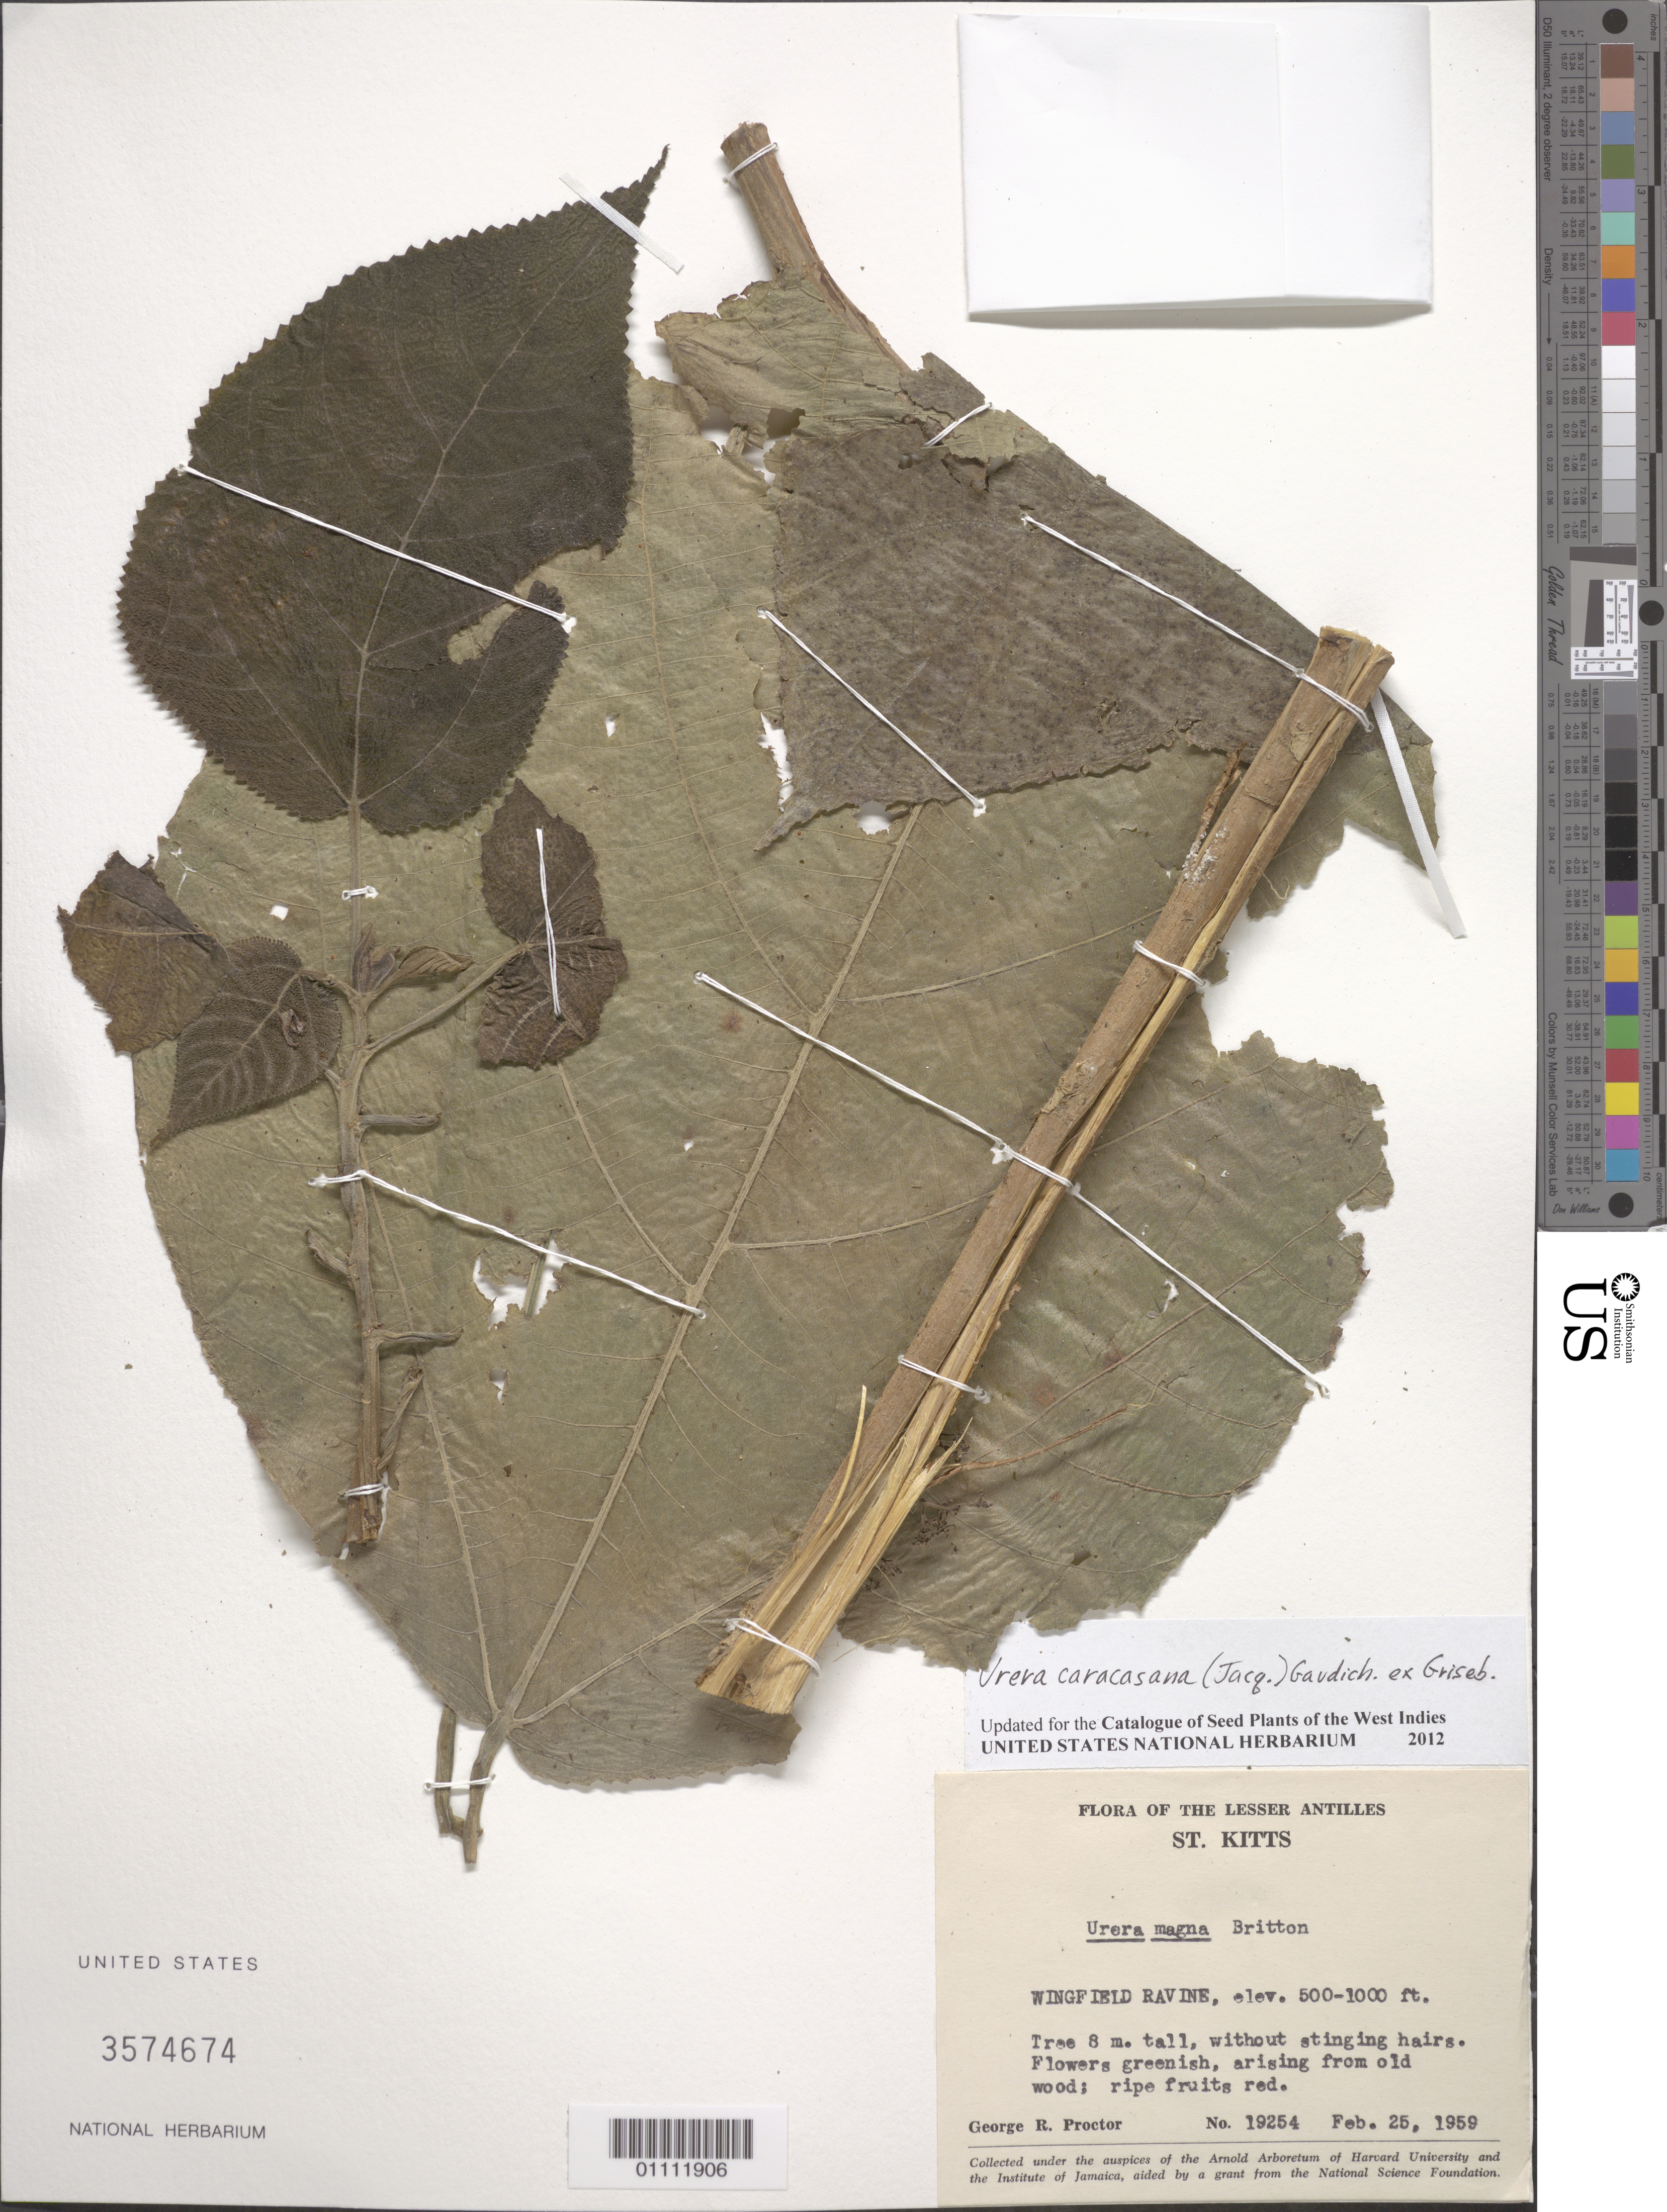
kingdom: Plantae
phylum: Tracheophyta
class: Magnoliopsida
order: Rosales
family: Urticaceae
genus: Urera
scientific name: Urera caracasana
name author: (Jacq.) Gaudich. ex Griseb.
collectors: G. R. Proctor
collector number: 19254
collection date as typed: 25 Feb 1959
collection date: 1959-02-25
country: St. Christopher-Nevis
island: St. Christopher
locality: Wingfield Ravine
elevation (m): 152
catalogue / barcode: US 3574674